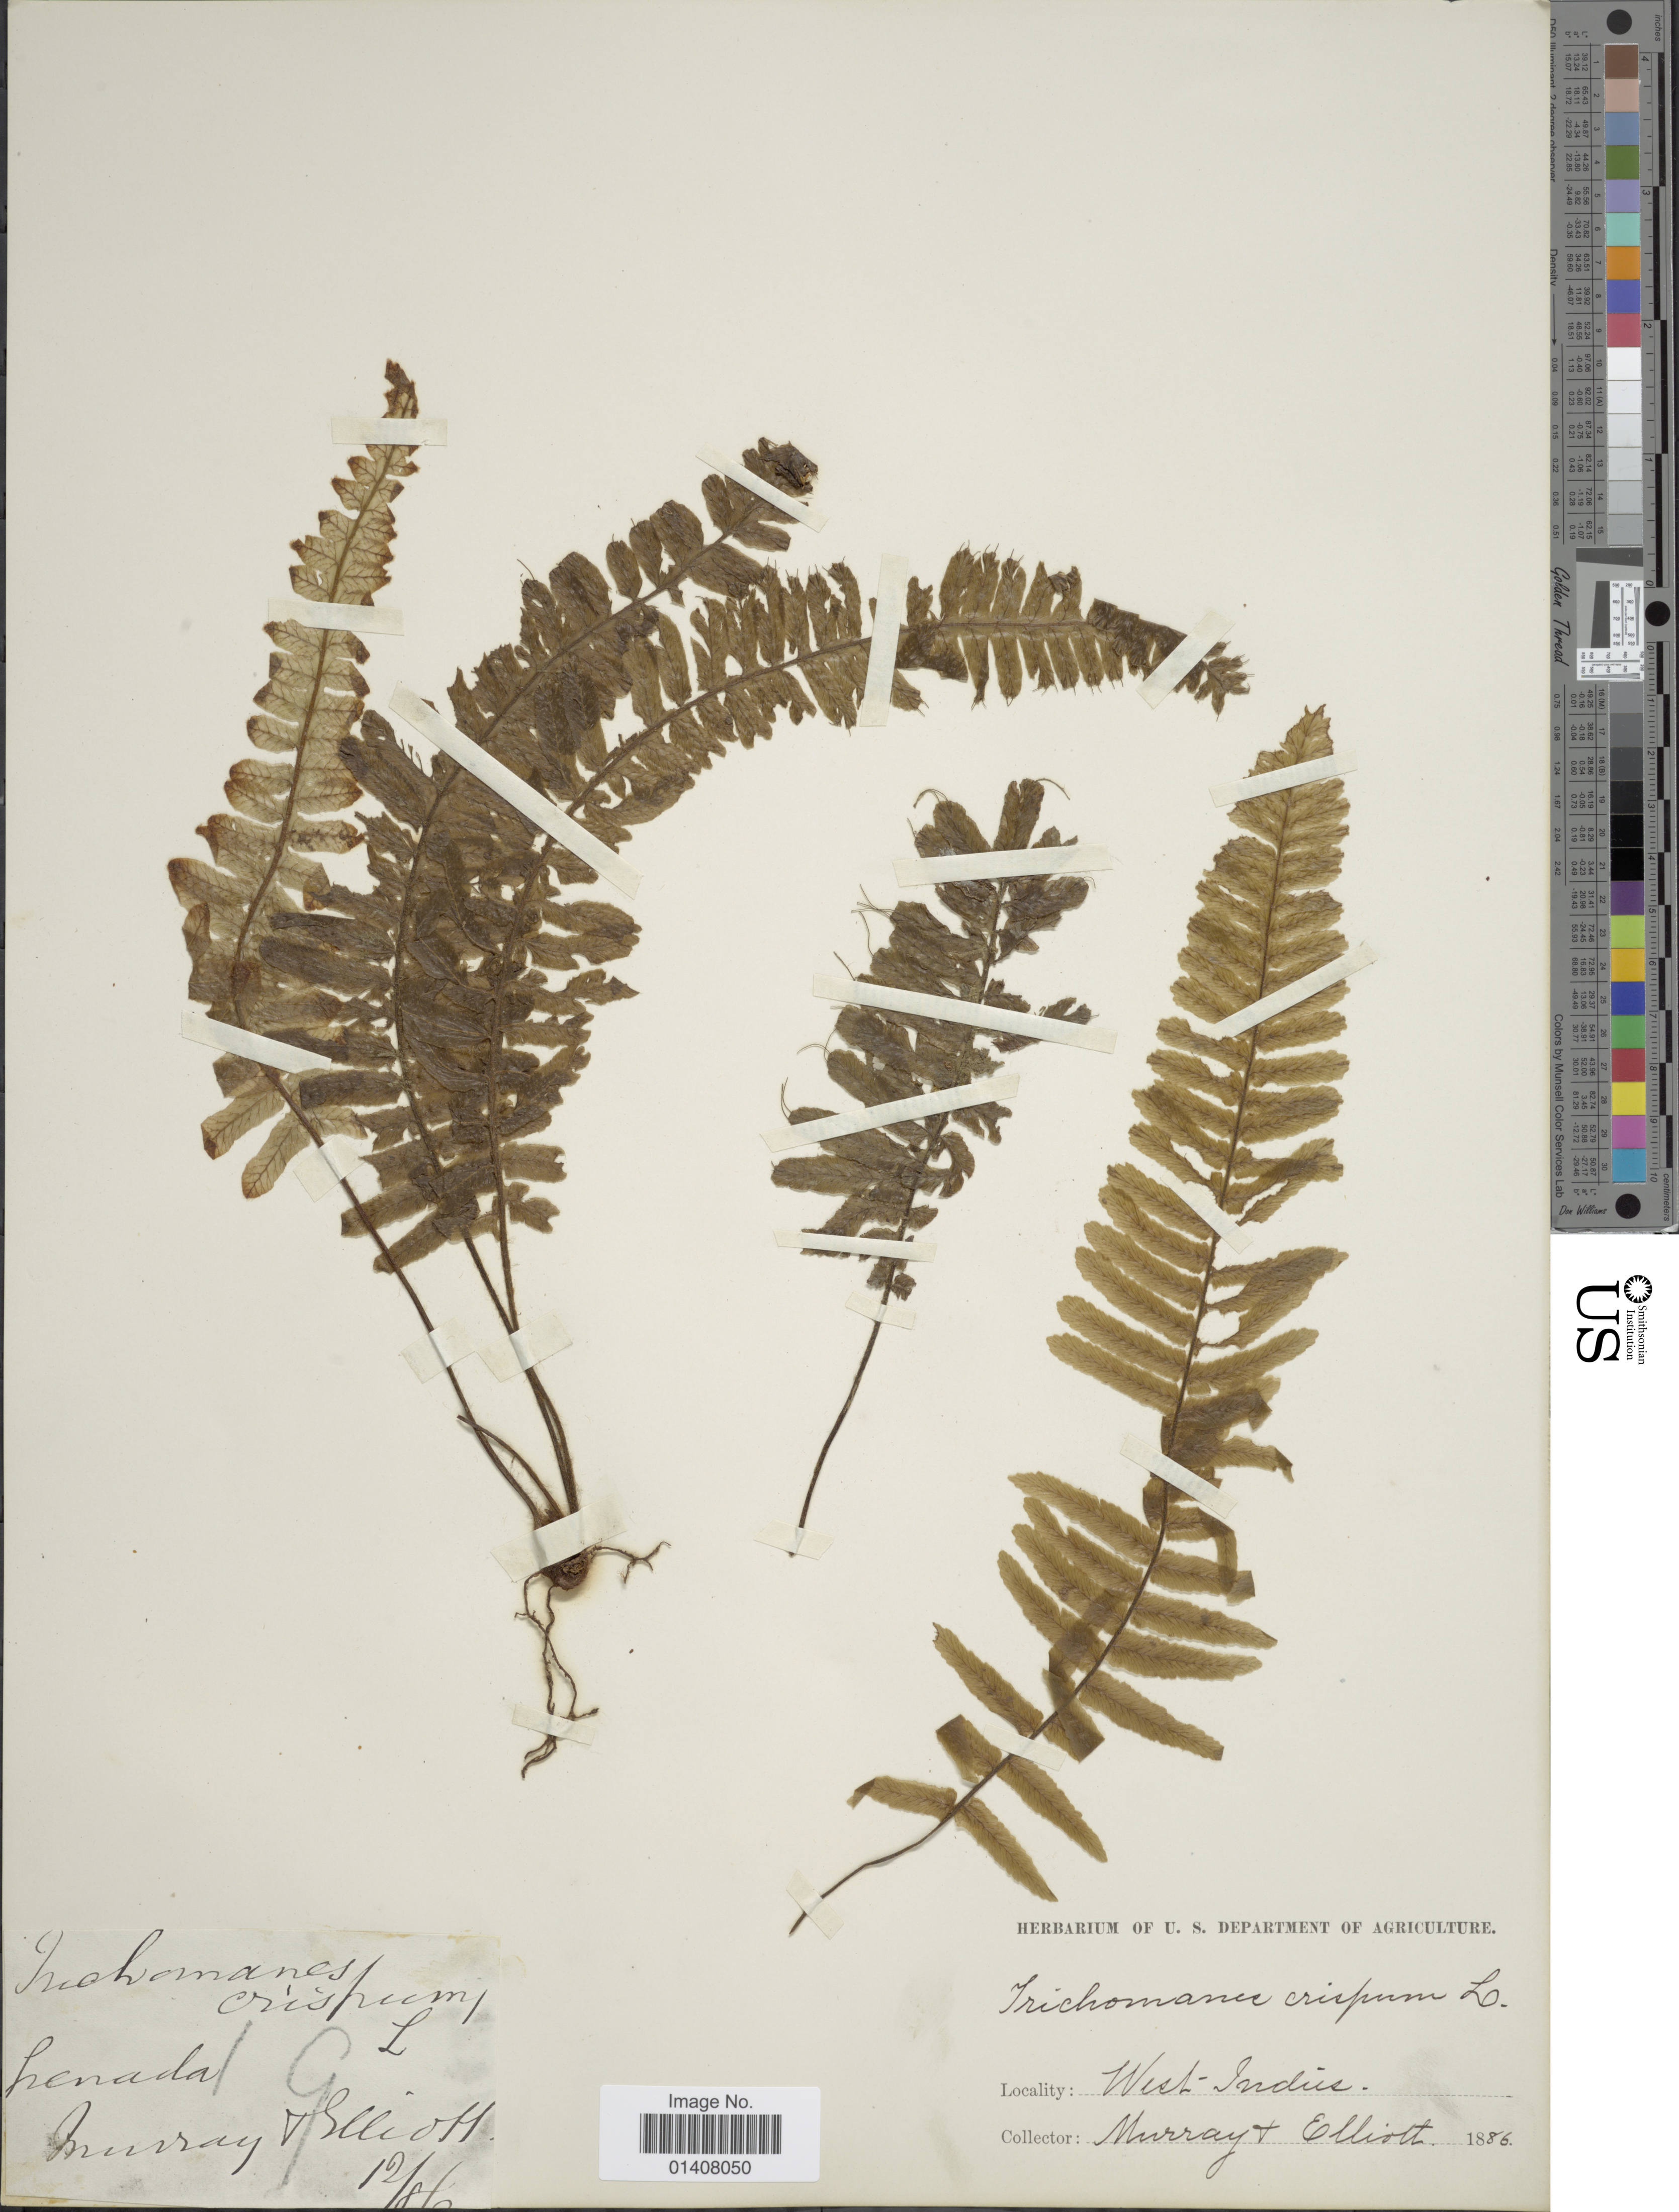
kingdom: Plantae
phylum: Tracheophyta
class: Polypodiopsida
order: Hymenophyllales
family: Hymenophyllaceae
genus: Trichomanes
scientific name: Trichomanes crispum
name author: L.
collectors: Murray, -- & Elliott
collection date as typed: T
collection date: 1886-04-12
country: Grenada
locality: West Indies, Grenada